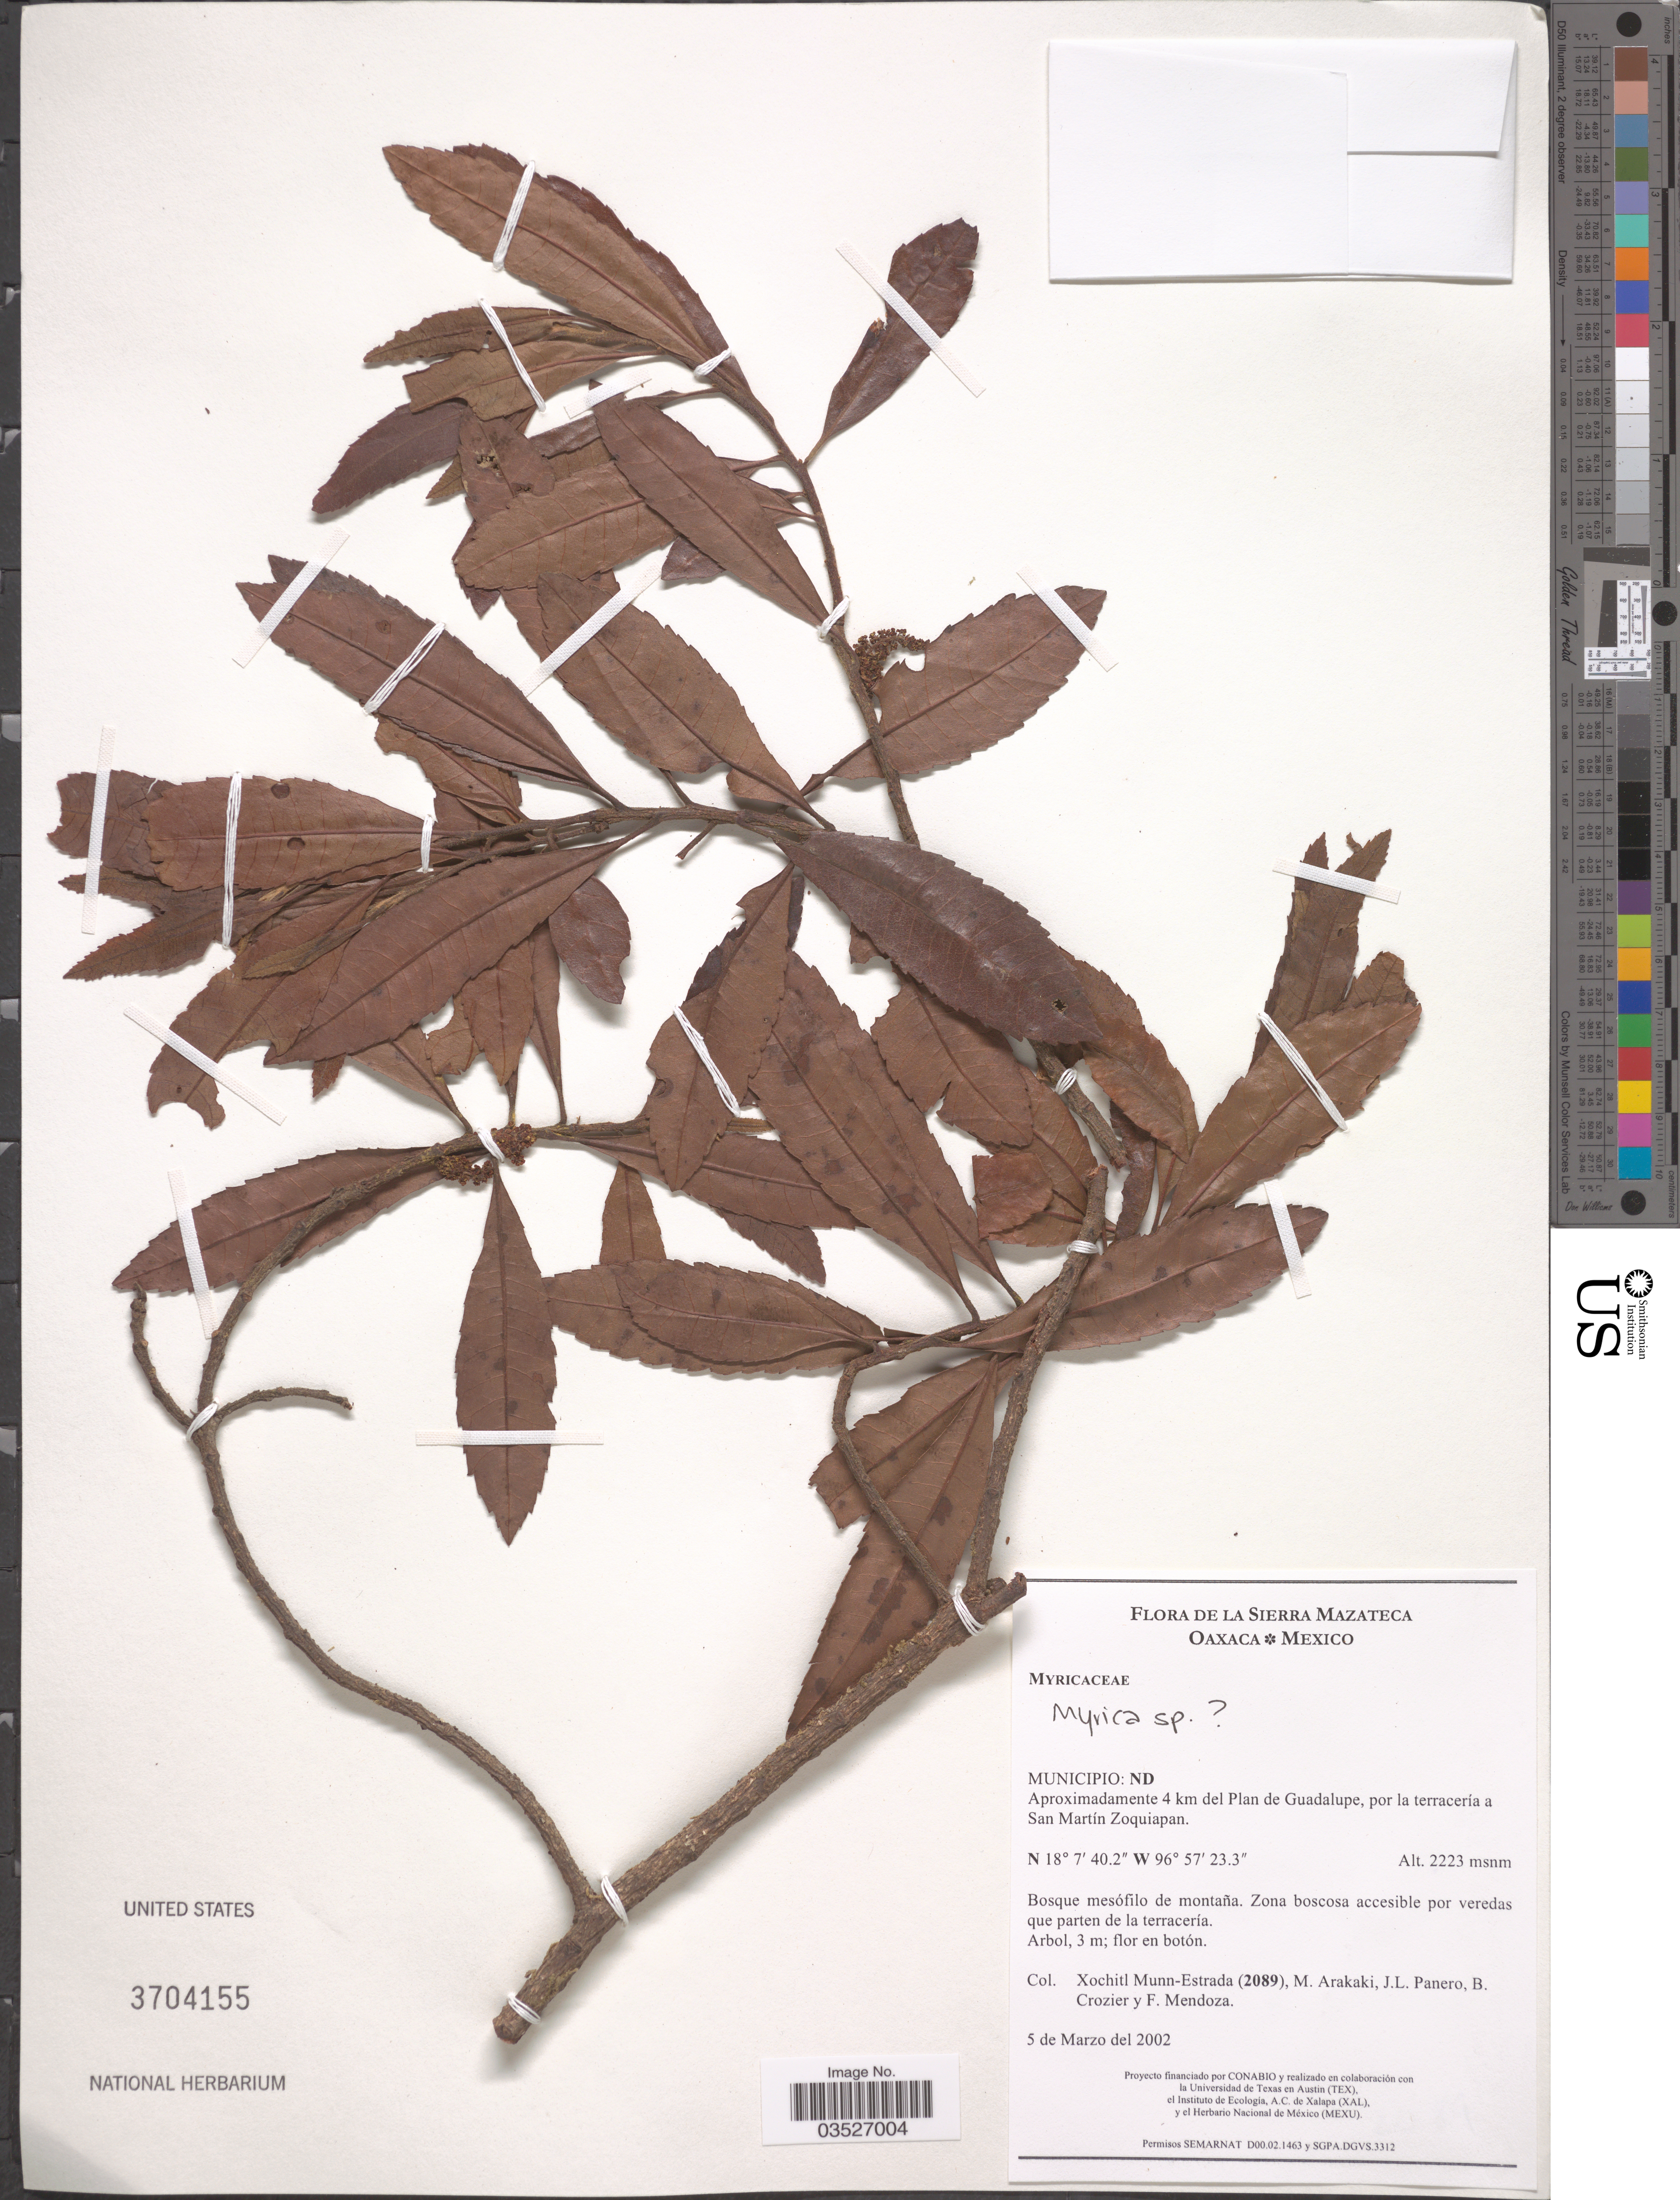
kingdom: Plantae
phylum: Tracheophyta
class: Magnoliopsida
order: Fagales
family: Myricaceae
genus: Myrica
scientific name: Myrica sp.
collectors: X. Munn-Estrada, M. Arakaki, J. L. Panero, B. Crozier & F. Mendoza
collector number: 2089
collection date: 2002-03-05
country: Mexico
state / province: Oaxaca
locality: La Sierra Mazateca. Municipio: ND. Aproximadamente 4 km del Plan de Guadalupe, por la terracería a San Martín Zoquiapan.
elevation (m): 2223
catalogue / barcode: US 3704155